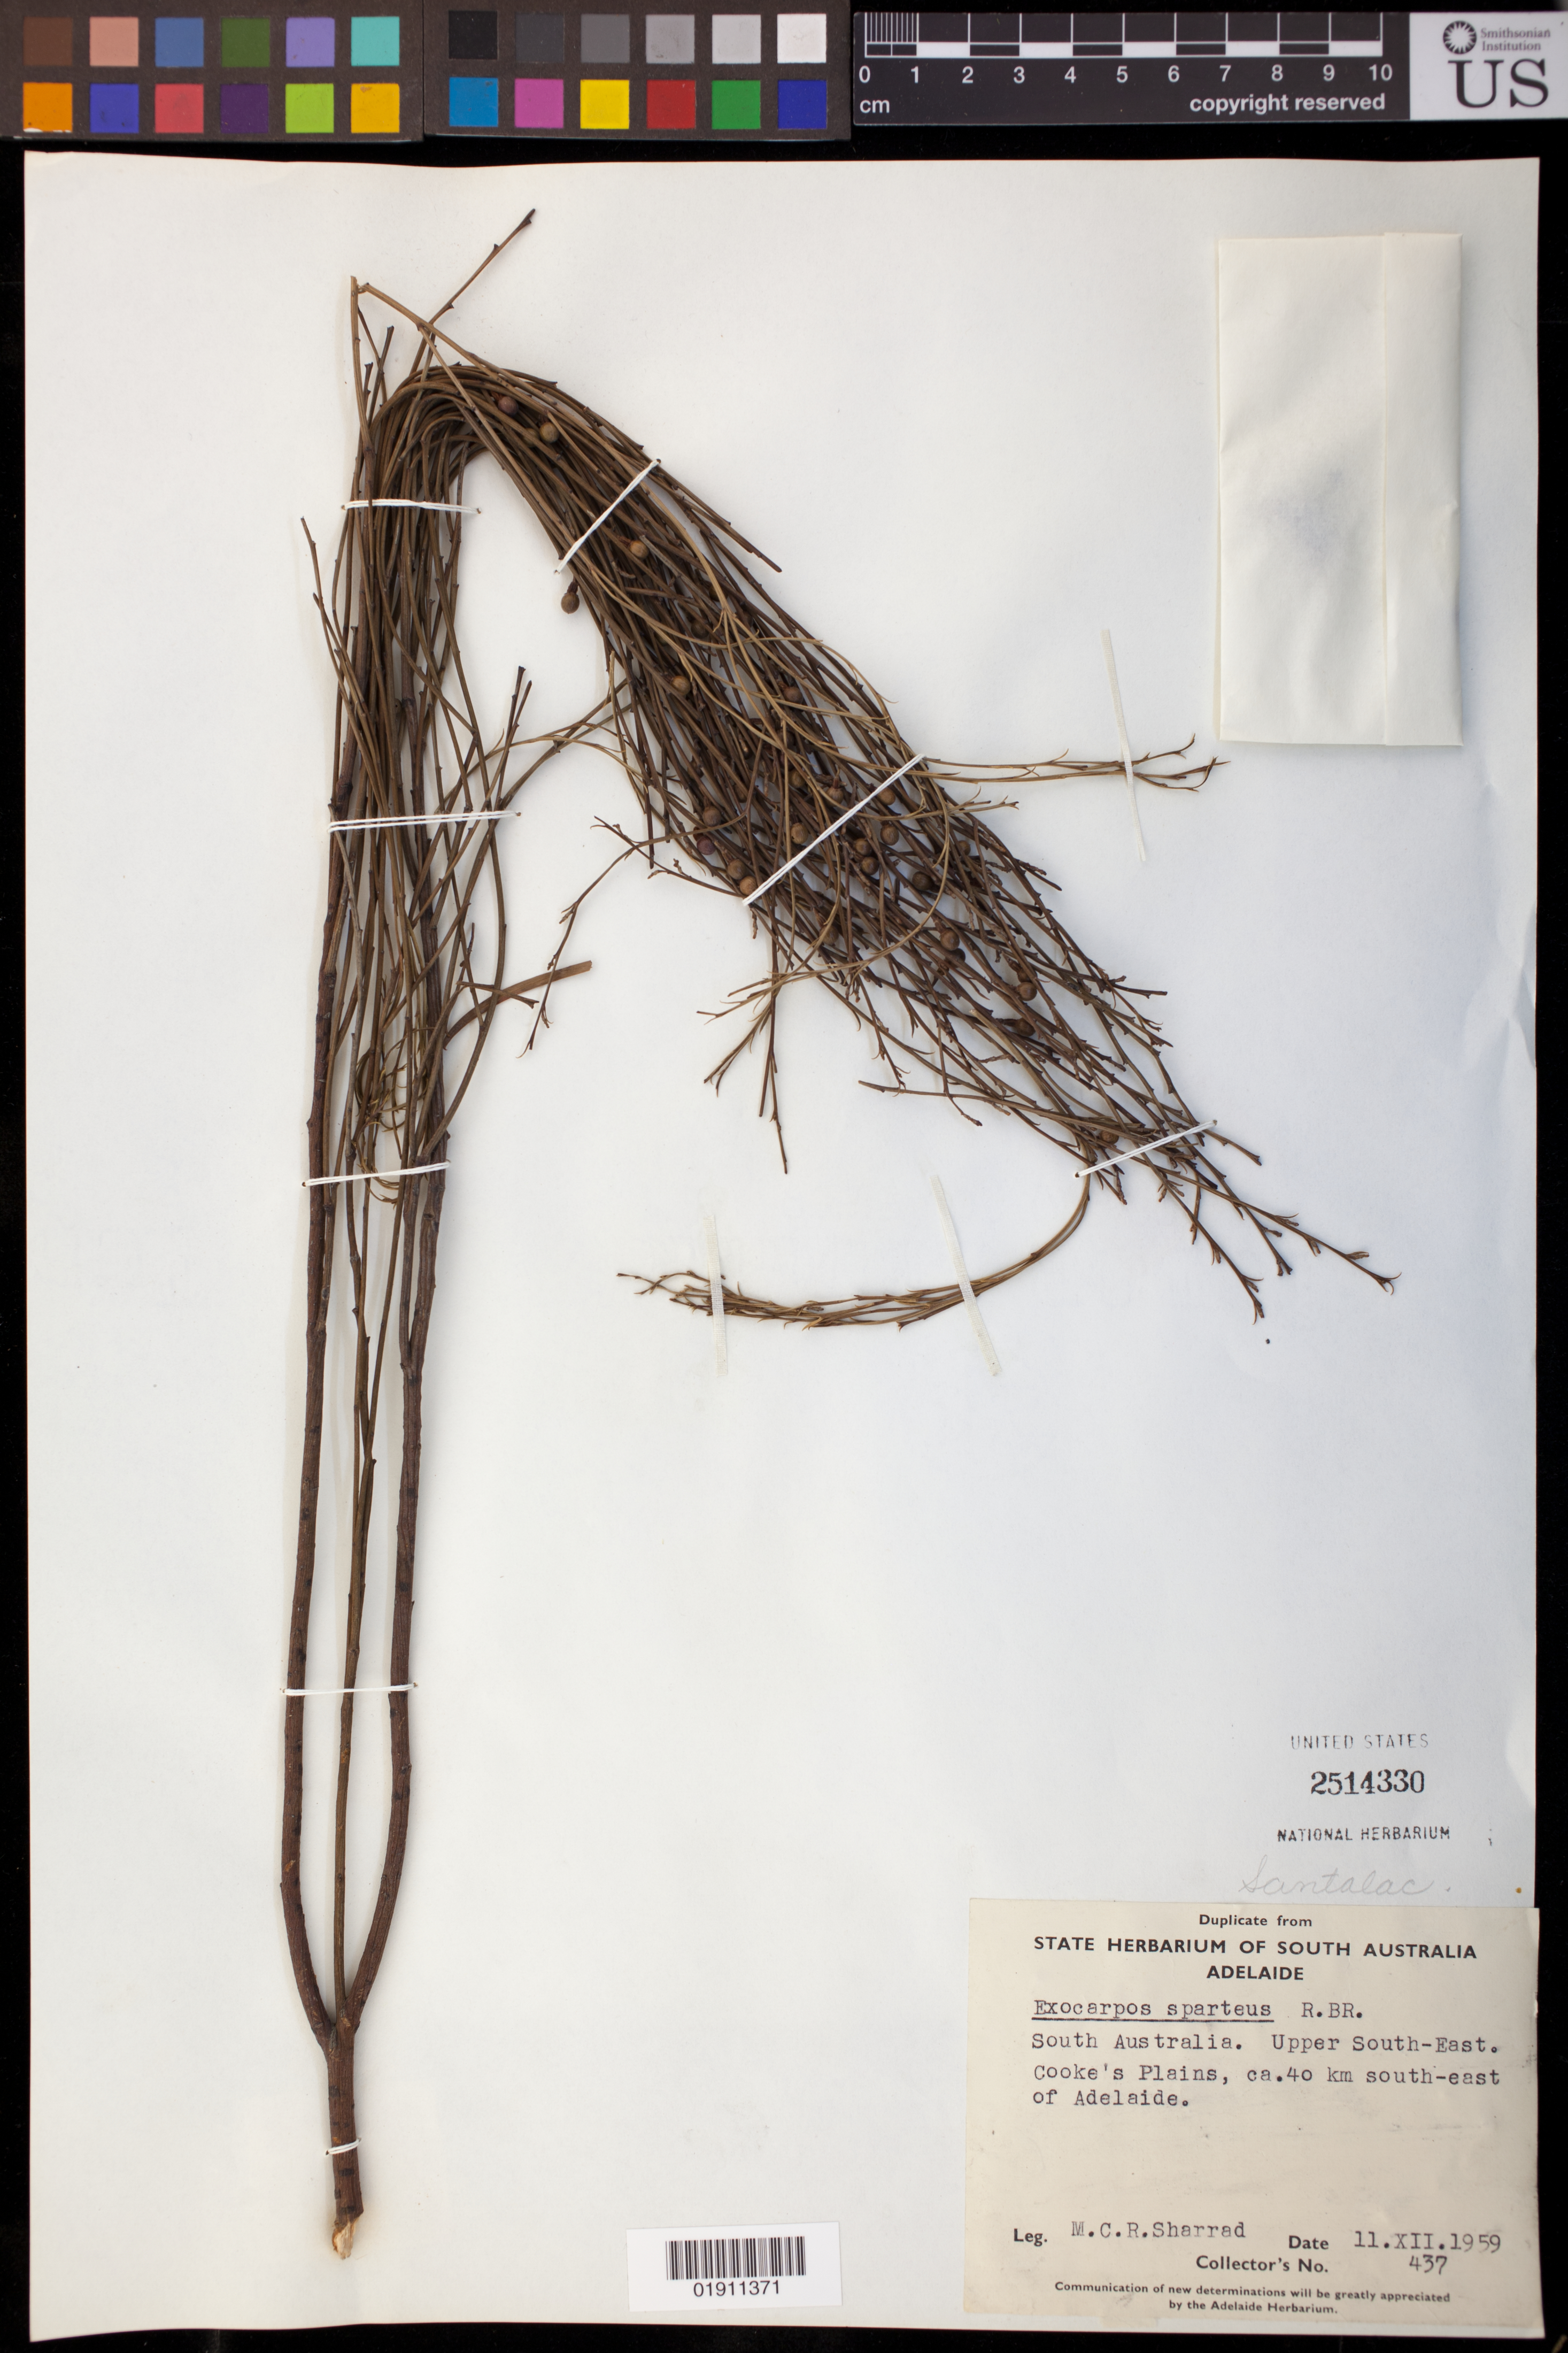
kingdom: Plantae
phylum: Tracheophyta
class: Magnoliopsida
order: Santalales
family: Santalaceae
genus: Exocarpos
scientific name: Exocarpos sparteus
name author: R. Br.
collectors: M. Sharrad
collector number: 437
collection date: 1959-12-11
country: Australia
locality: Upper South-East. Cook's Plains, ca. 40 km south east of Adelaide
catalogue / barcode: US 2514330